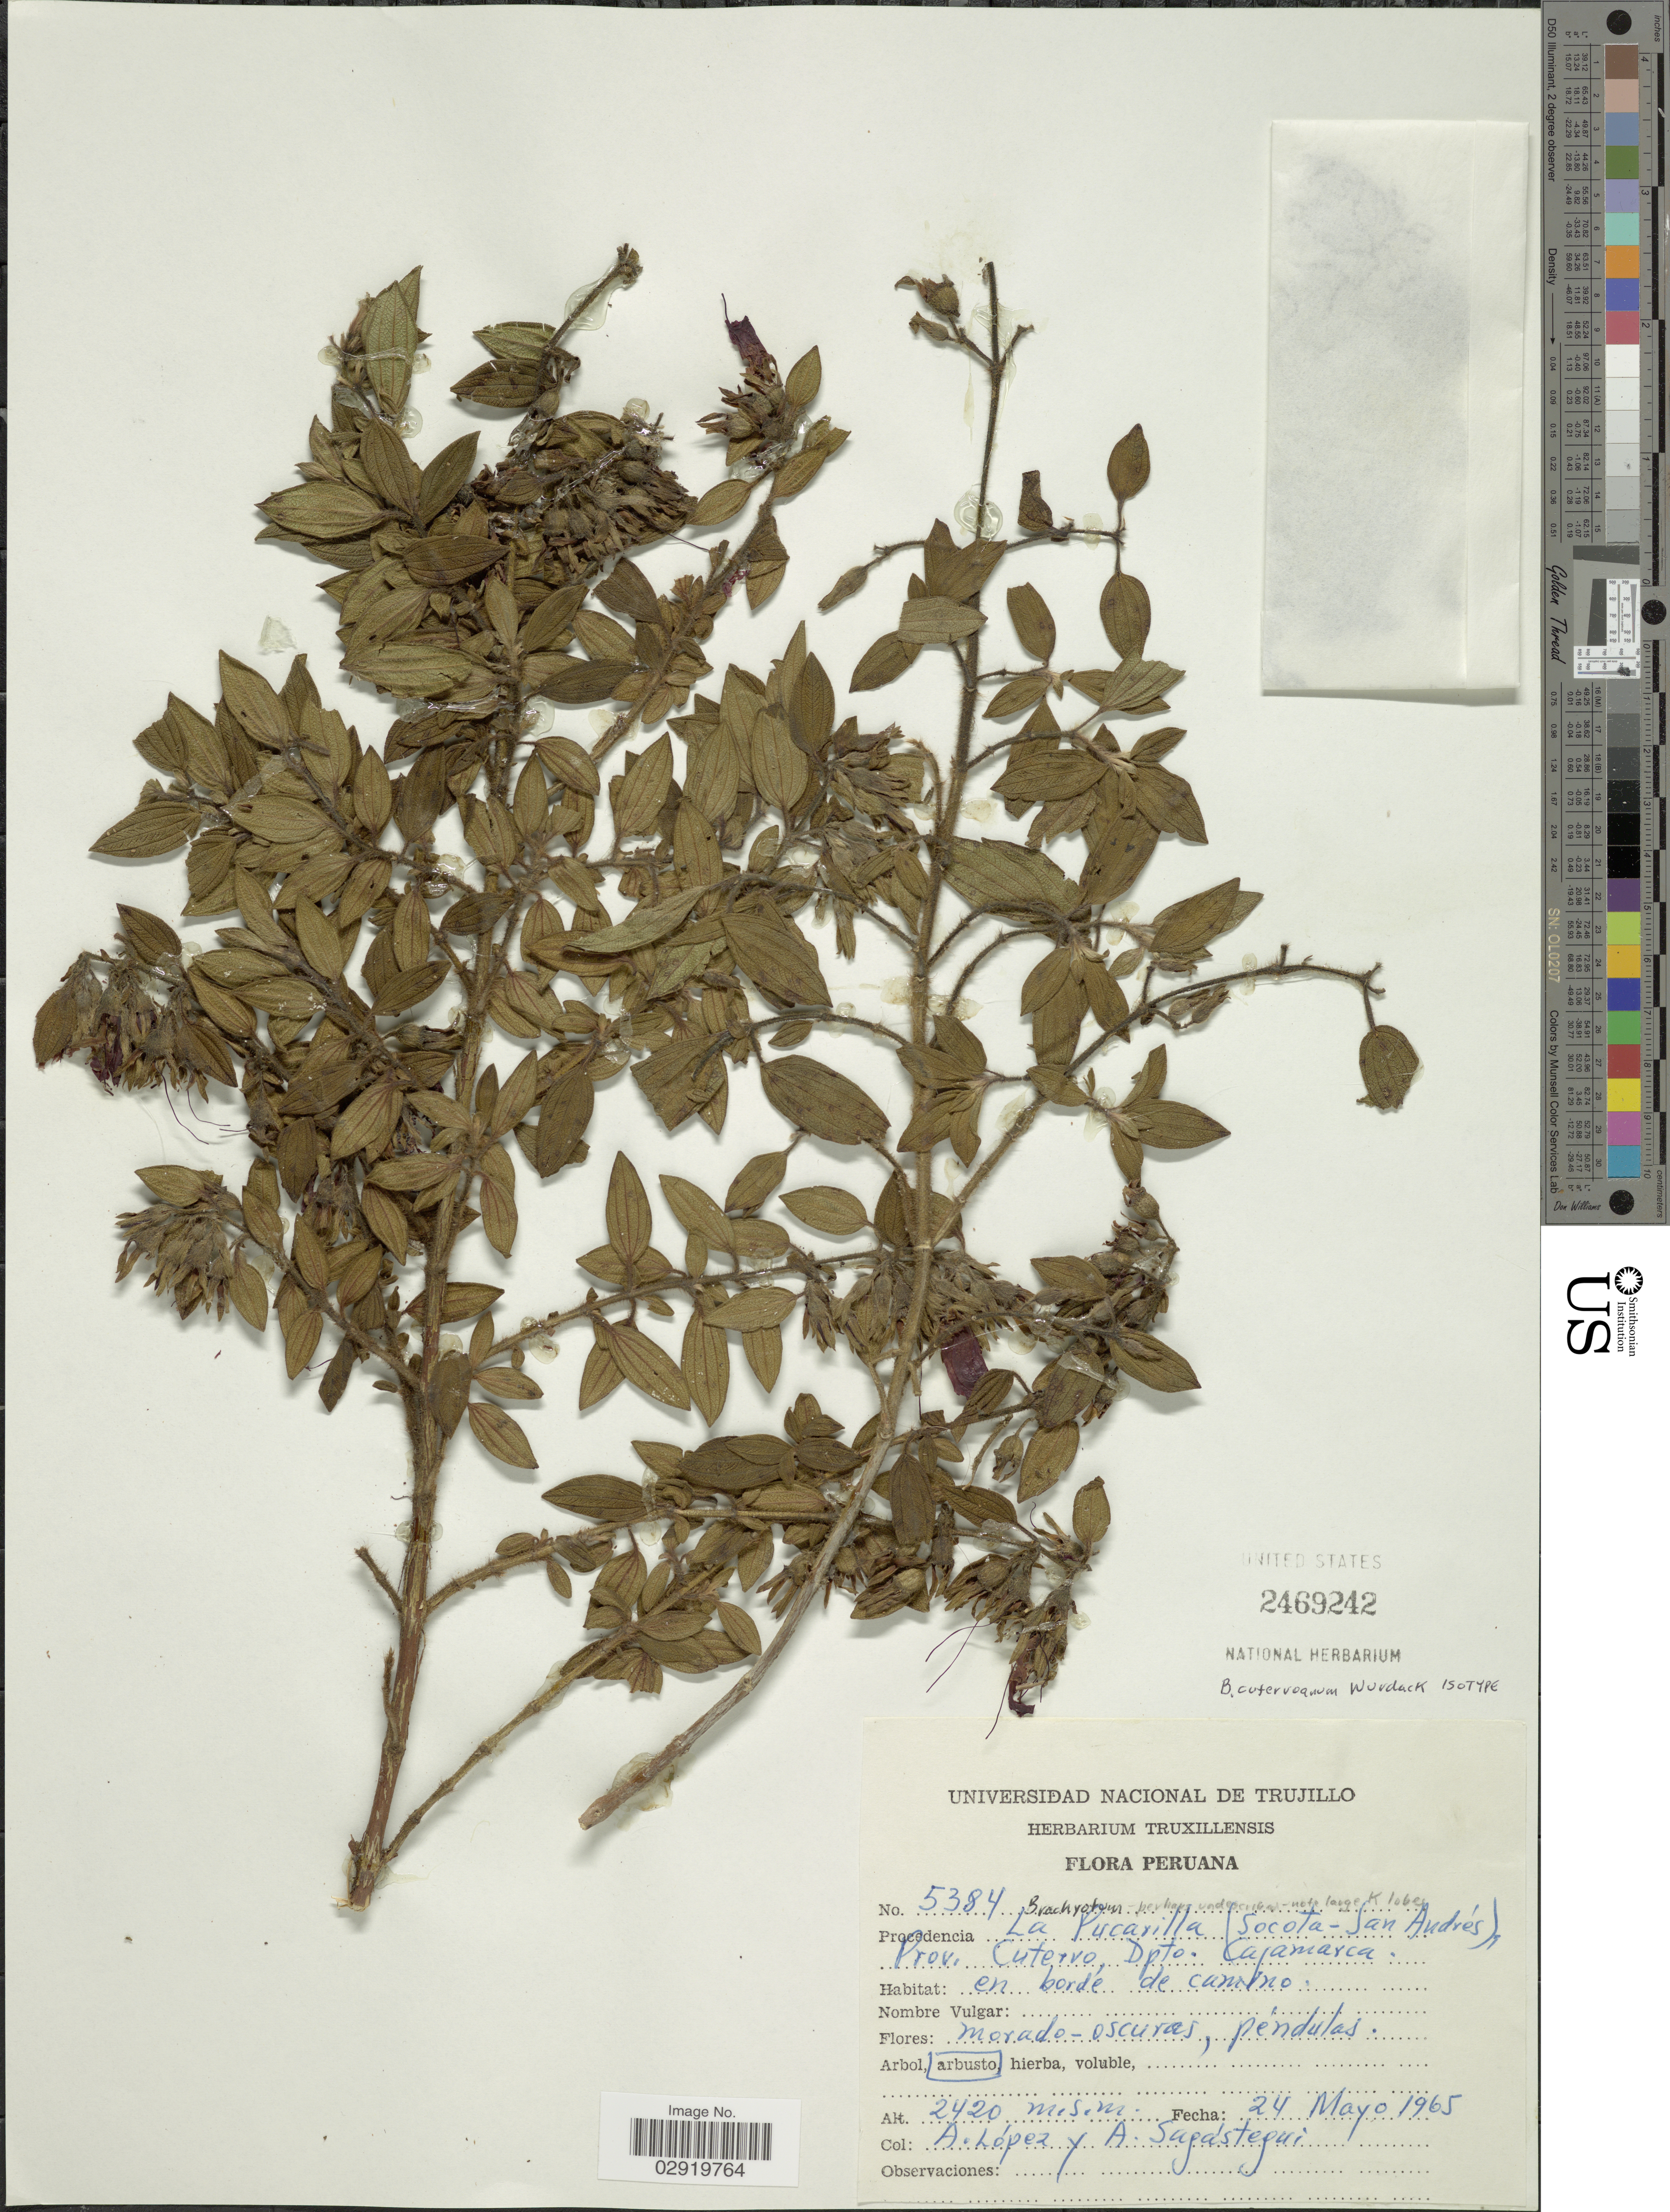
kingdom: Plantae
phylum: Tracheophyta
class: Magnoliopsida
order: Myrtales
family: Melastomataceae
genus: Brachyotum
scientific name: Brachyotum cutervoanum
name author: Wurdack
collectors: A. López & A. Sagastegui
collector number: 5384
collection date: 1965-05-24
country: Peru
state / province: Cajamarca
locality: Procedencia La Pucarilla (Socoto-San Andrés), Prov. Cutervo, Dpto. Cajamarca.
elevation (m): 2420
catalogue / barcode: US 2469242